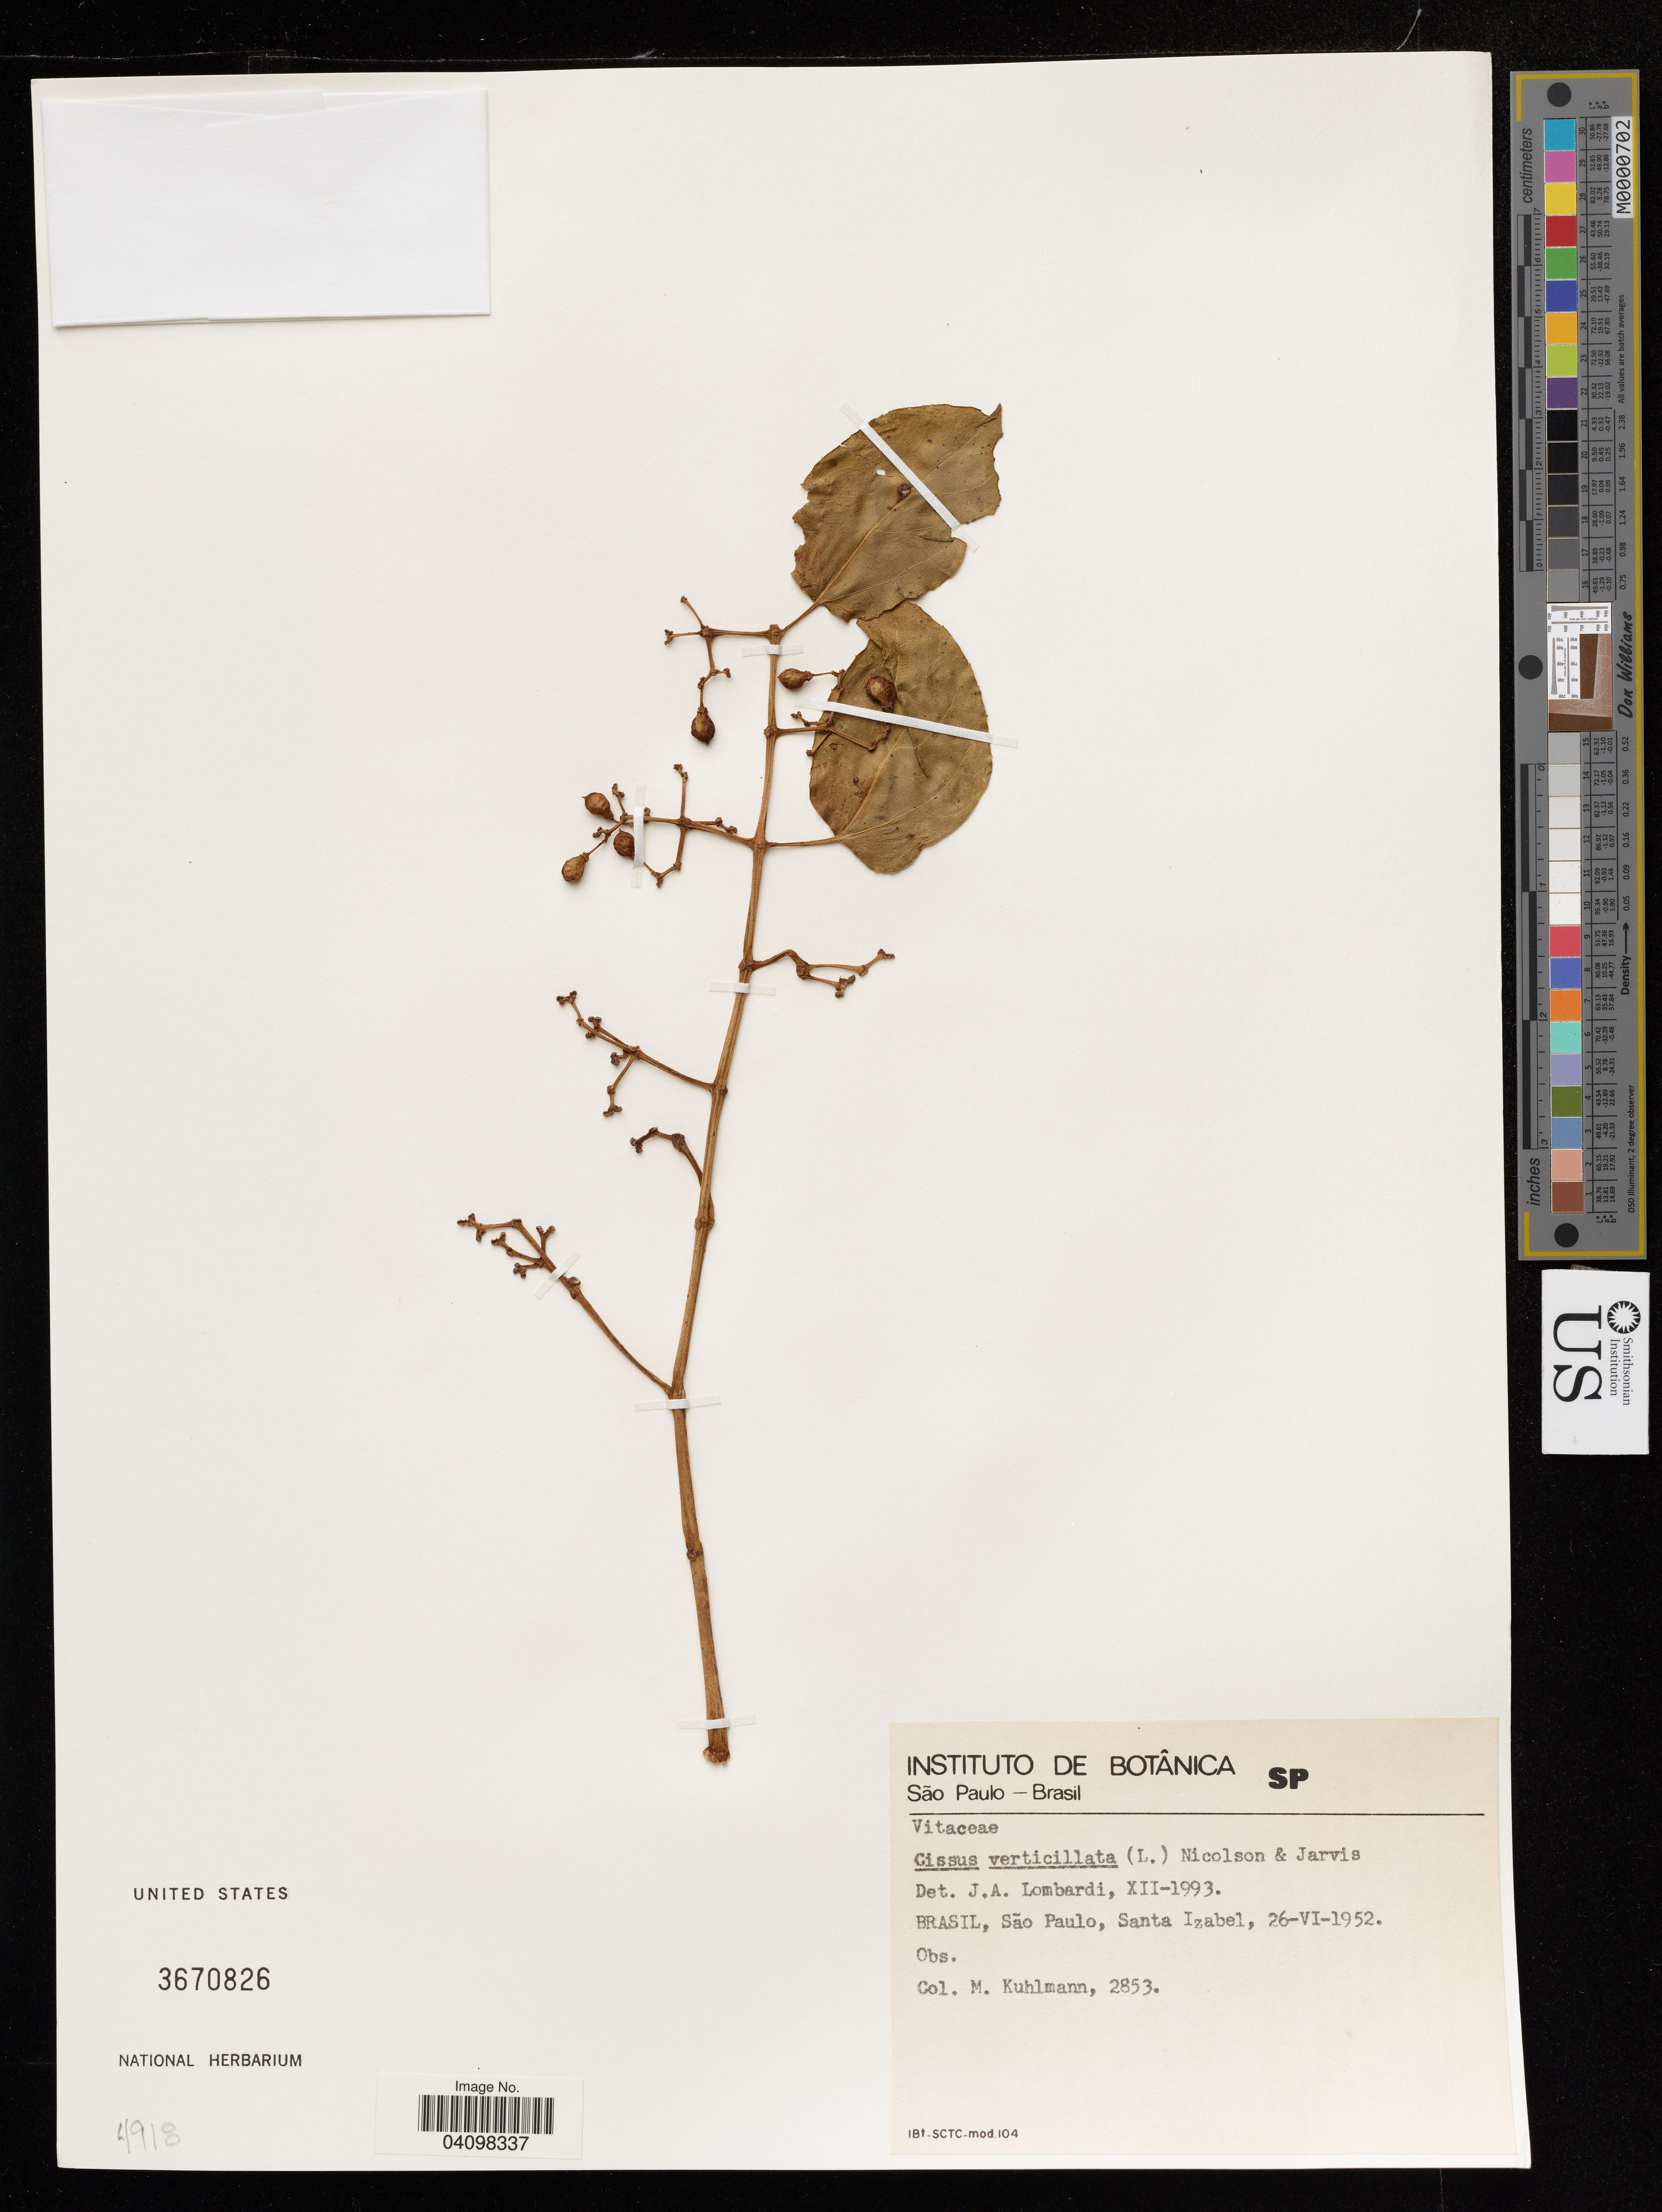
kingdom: Plantae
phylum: Tracheophyta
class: Magnoliopsida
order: Vitales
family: Vitaceae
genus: Cissus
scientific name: Cissus verticillata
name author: (L.) Nicolson & C.E. Jarvis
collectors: M. Kuhlmann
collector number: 2853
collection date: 1952-06-26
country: Brazil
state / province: São Paulo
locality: Santa Izabel.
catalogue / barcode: US 3670826